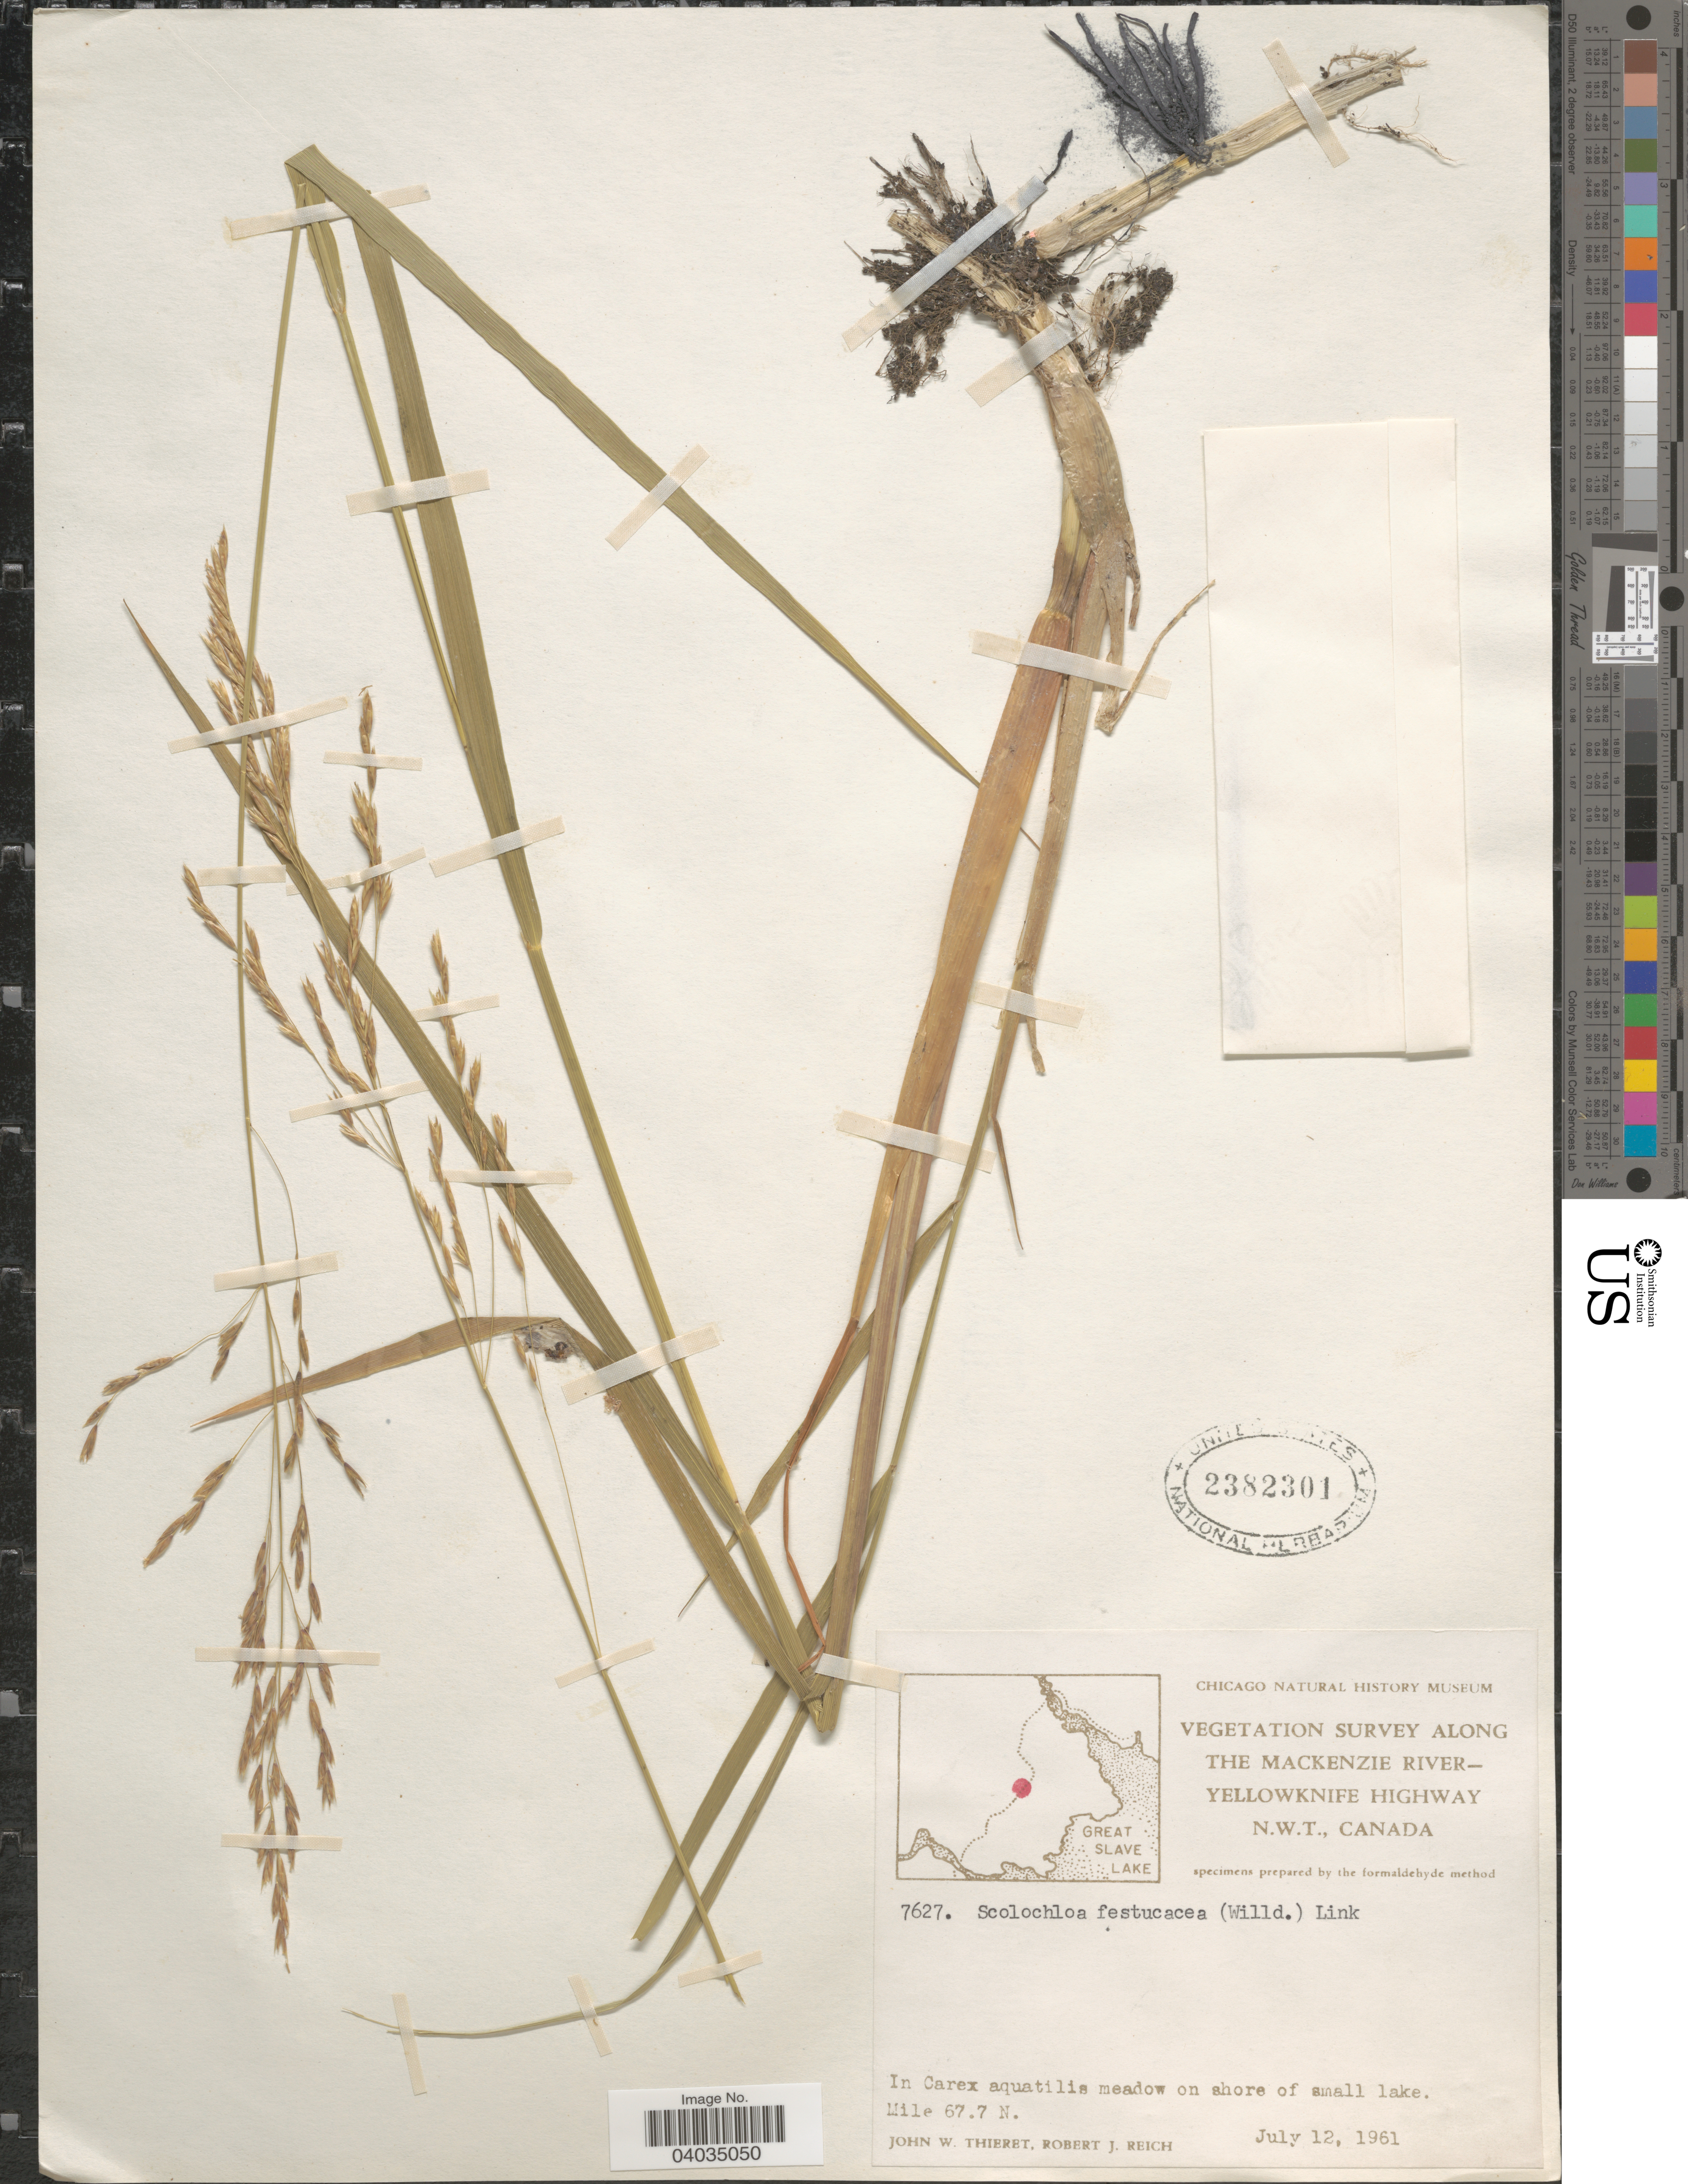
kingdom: Plantae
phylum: Tracheophyta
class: Liliopsida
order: Poales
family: Poaceae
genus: Scolochloa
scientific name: Scolochloa festucacea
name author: (Willd.) Link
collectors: J. W. Thieret & R. Reich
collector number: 7627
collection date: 1961-07-12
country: Canada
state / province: Northwest Territories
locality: Along the Mackenzie River-Yellowknife Highway. N.W.T. In Carex aquatilis meadow on shore of small lake. Mile 67.7 N.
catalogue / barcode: US 2382301